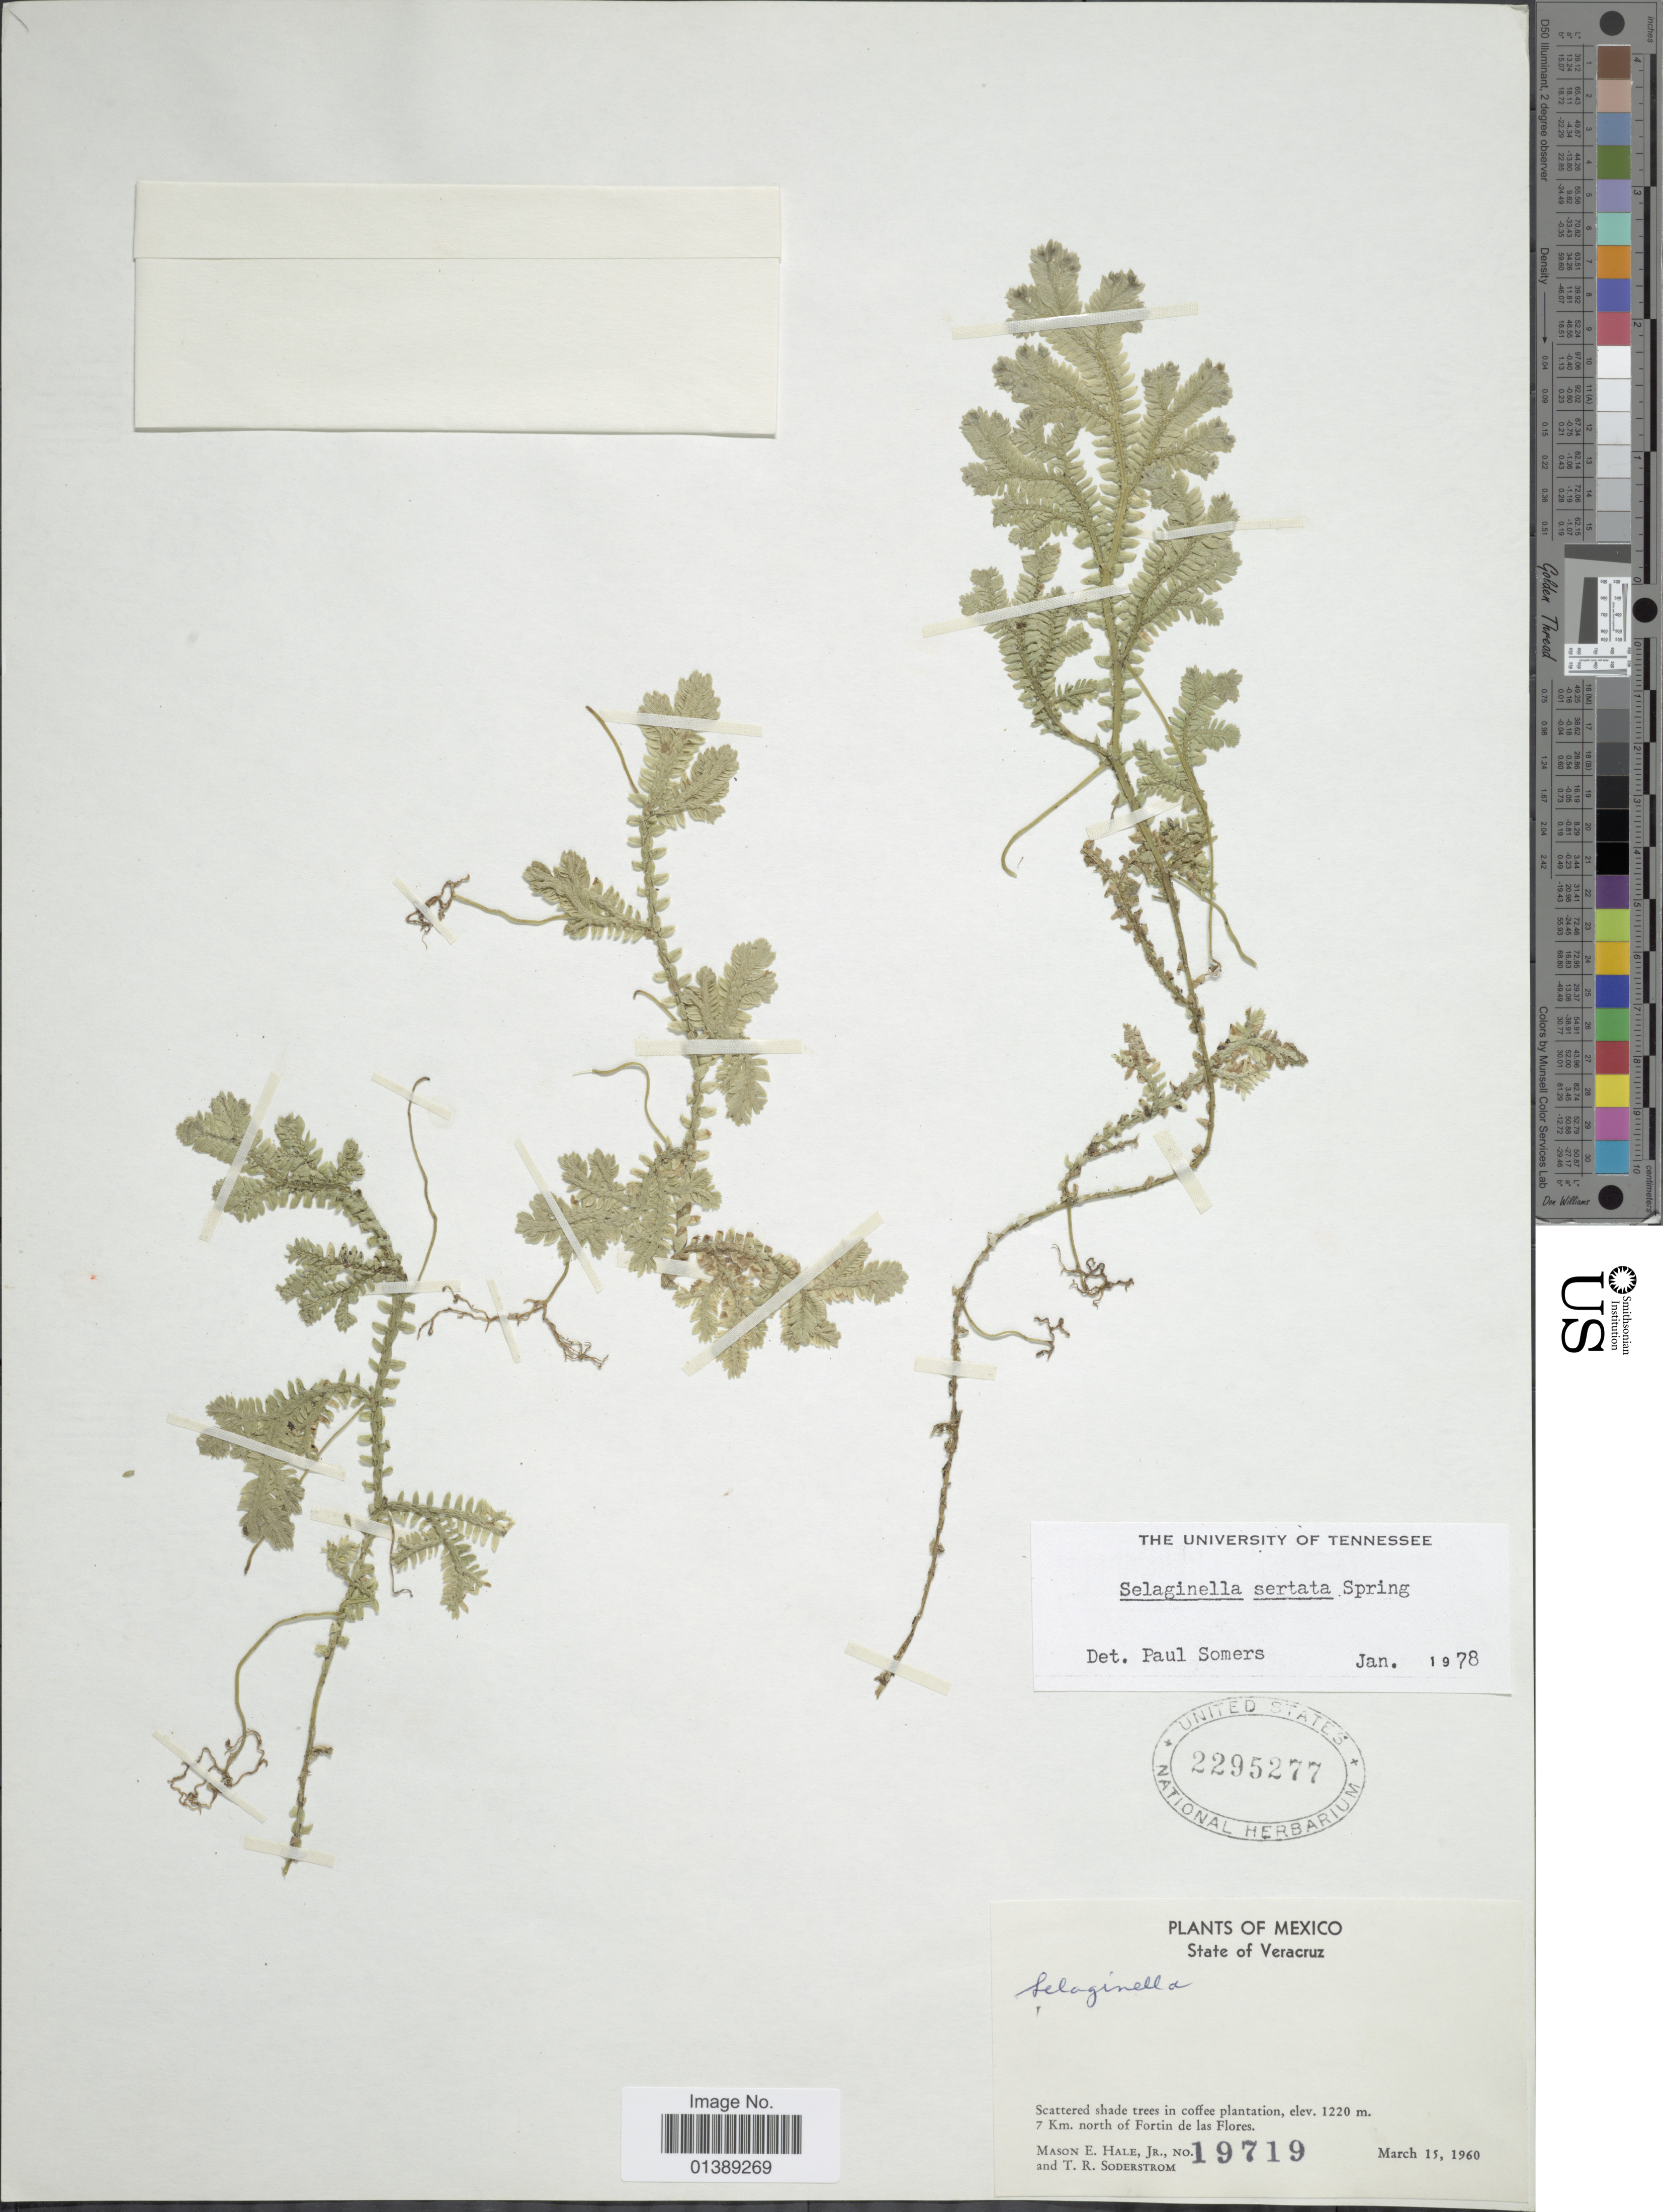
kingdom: Plantae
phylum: Tracheophyta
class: Lycopodiopsida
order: Selaginellales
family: Selaginellaceae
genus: Selaginella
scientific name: Selaginella sertata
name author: Spring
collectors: M. Hale & T. R. Soderstrom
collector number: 19719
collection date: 1960-03-15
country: Mexico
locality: State of Veracruz, 7 km north of Fortin de las Flores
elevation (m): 1220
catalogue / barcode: US 2295277